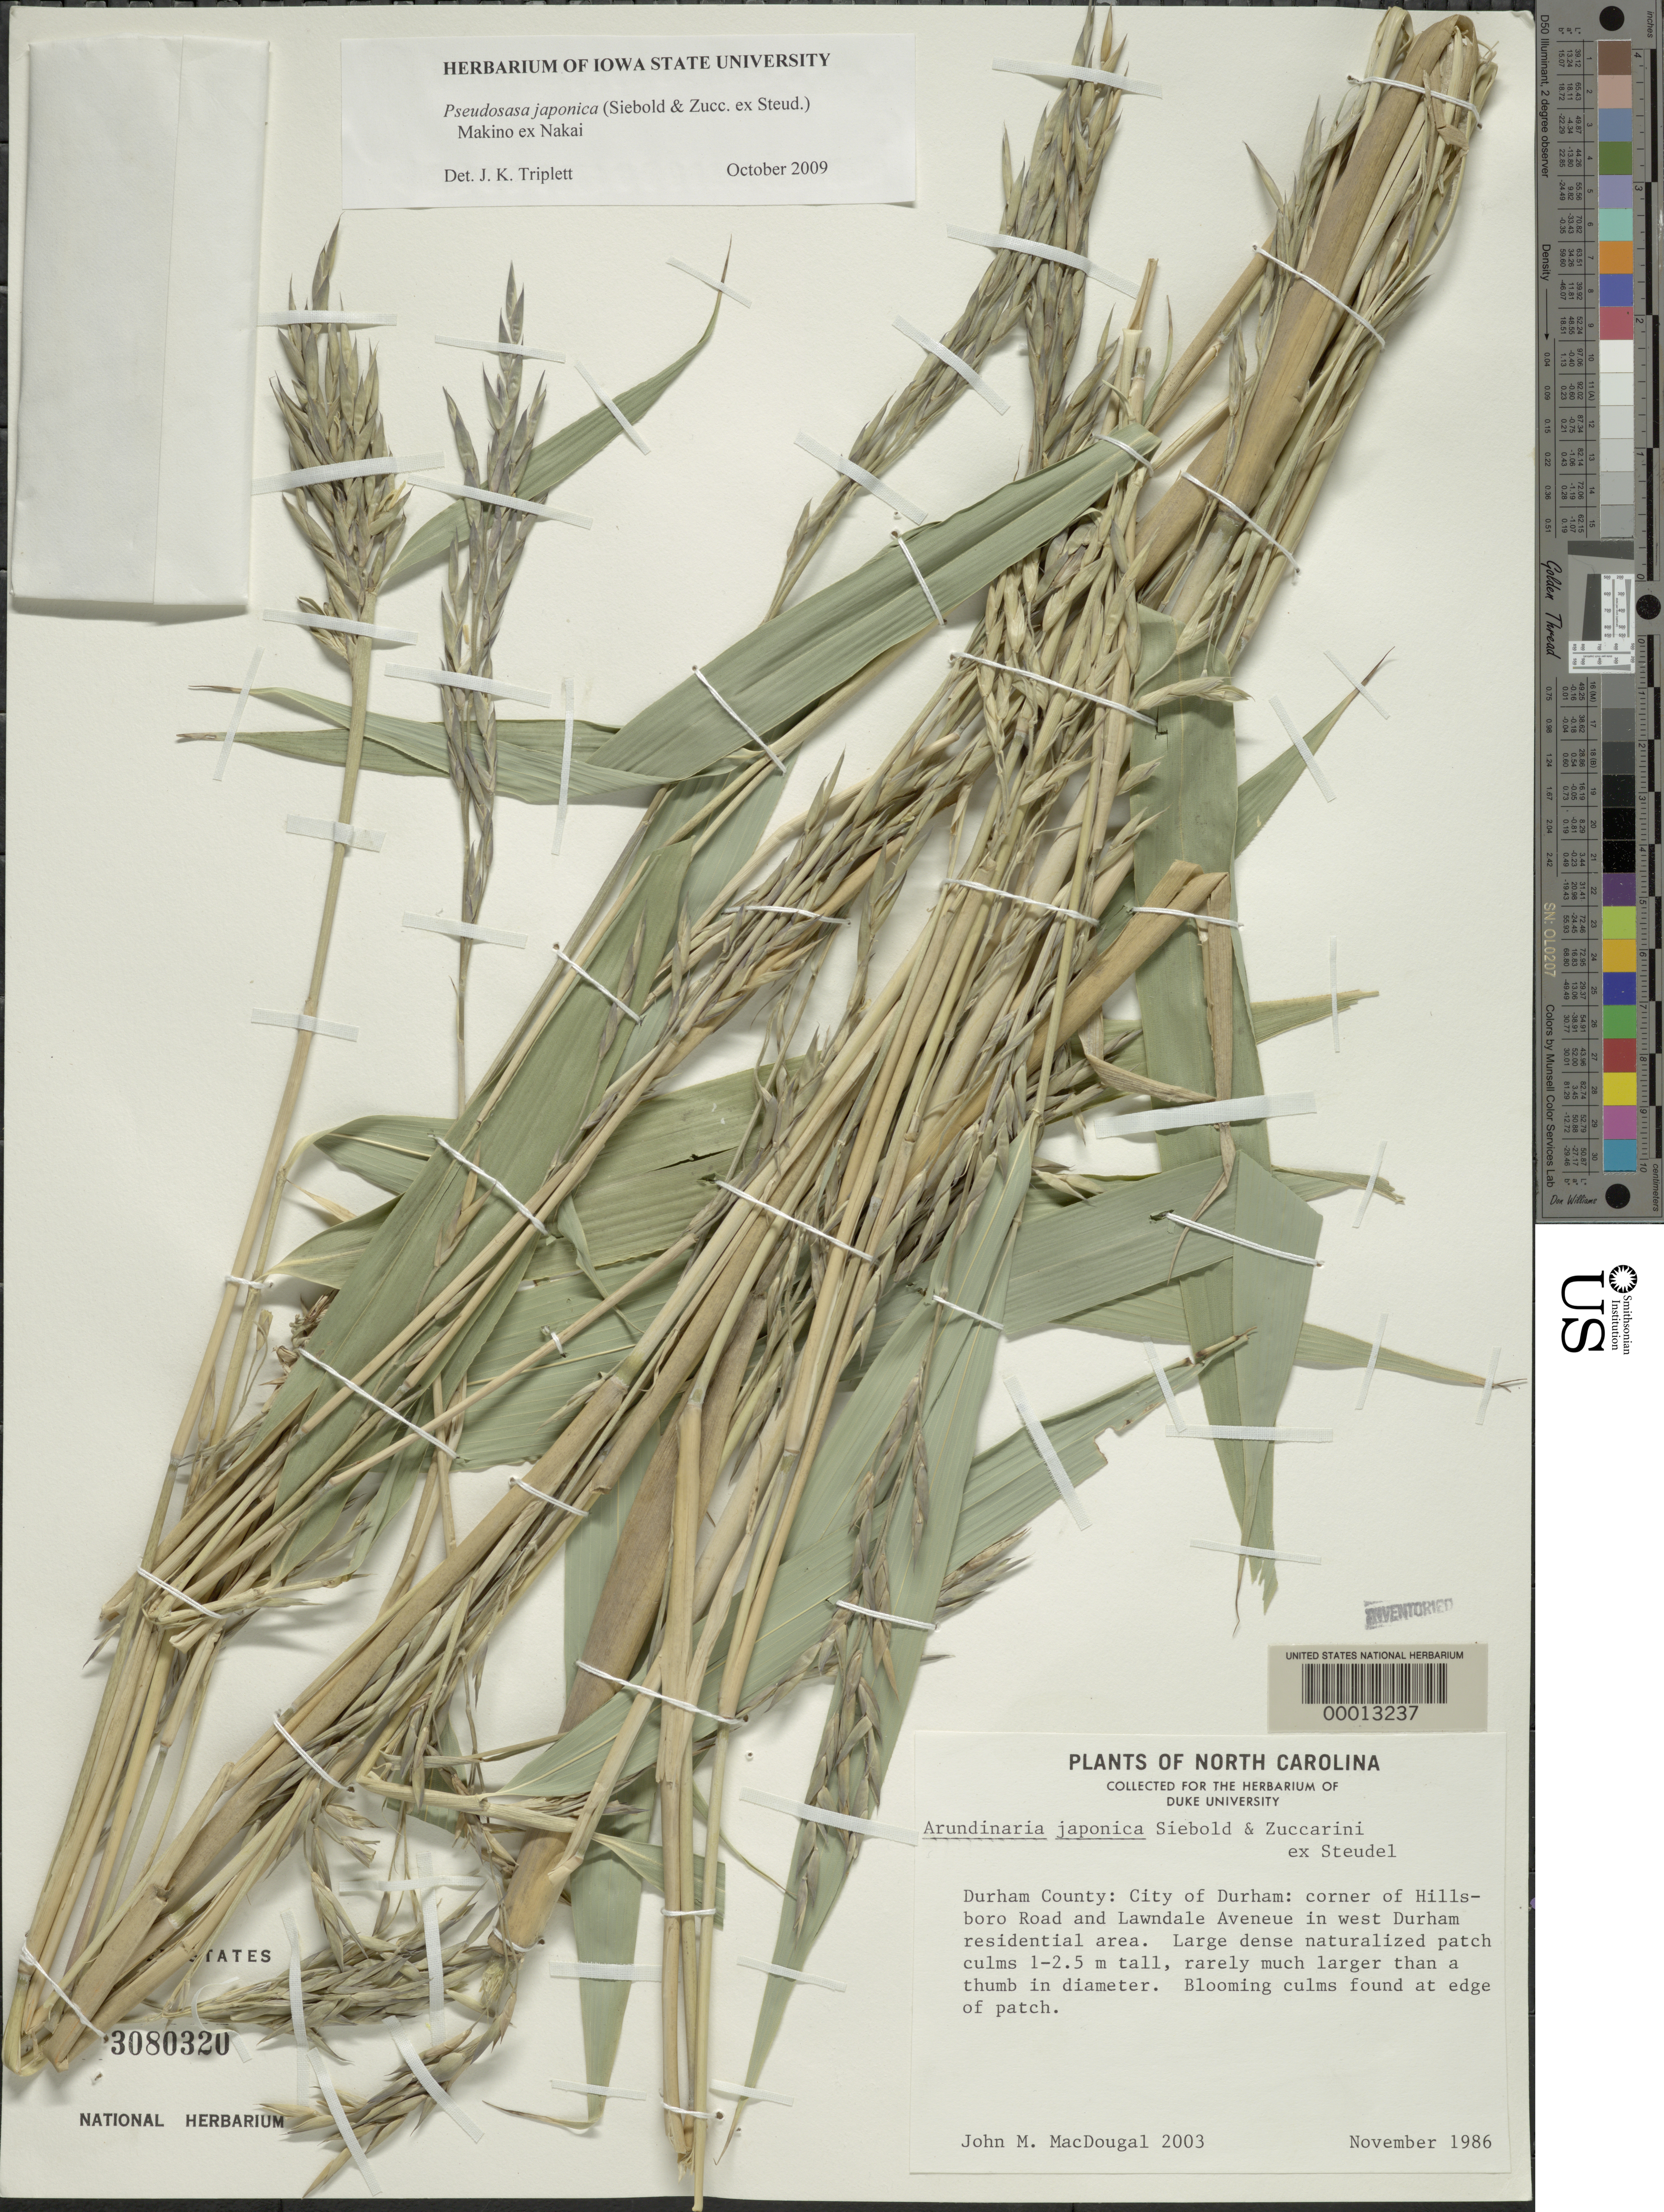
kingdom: Plantae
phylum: Tracheophyta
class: Liliopsida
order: Poales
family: Poaceae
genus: Pseudosasa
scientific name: Pseudosasa japonica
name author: (Siebold & Zucc. ex Steud.) Makino ex Nakai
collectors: J. M. MacDougal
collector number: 2003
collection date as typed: Nov 1986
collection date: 1986-11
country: United States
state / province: North Carolina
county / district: Durham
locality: Durham, Corner of Hillsboro Road and Lawndale Ave in W Durham residential area.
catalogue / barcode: US 3080320